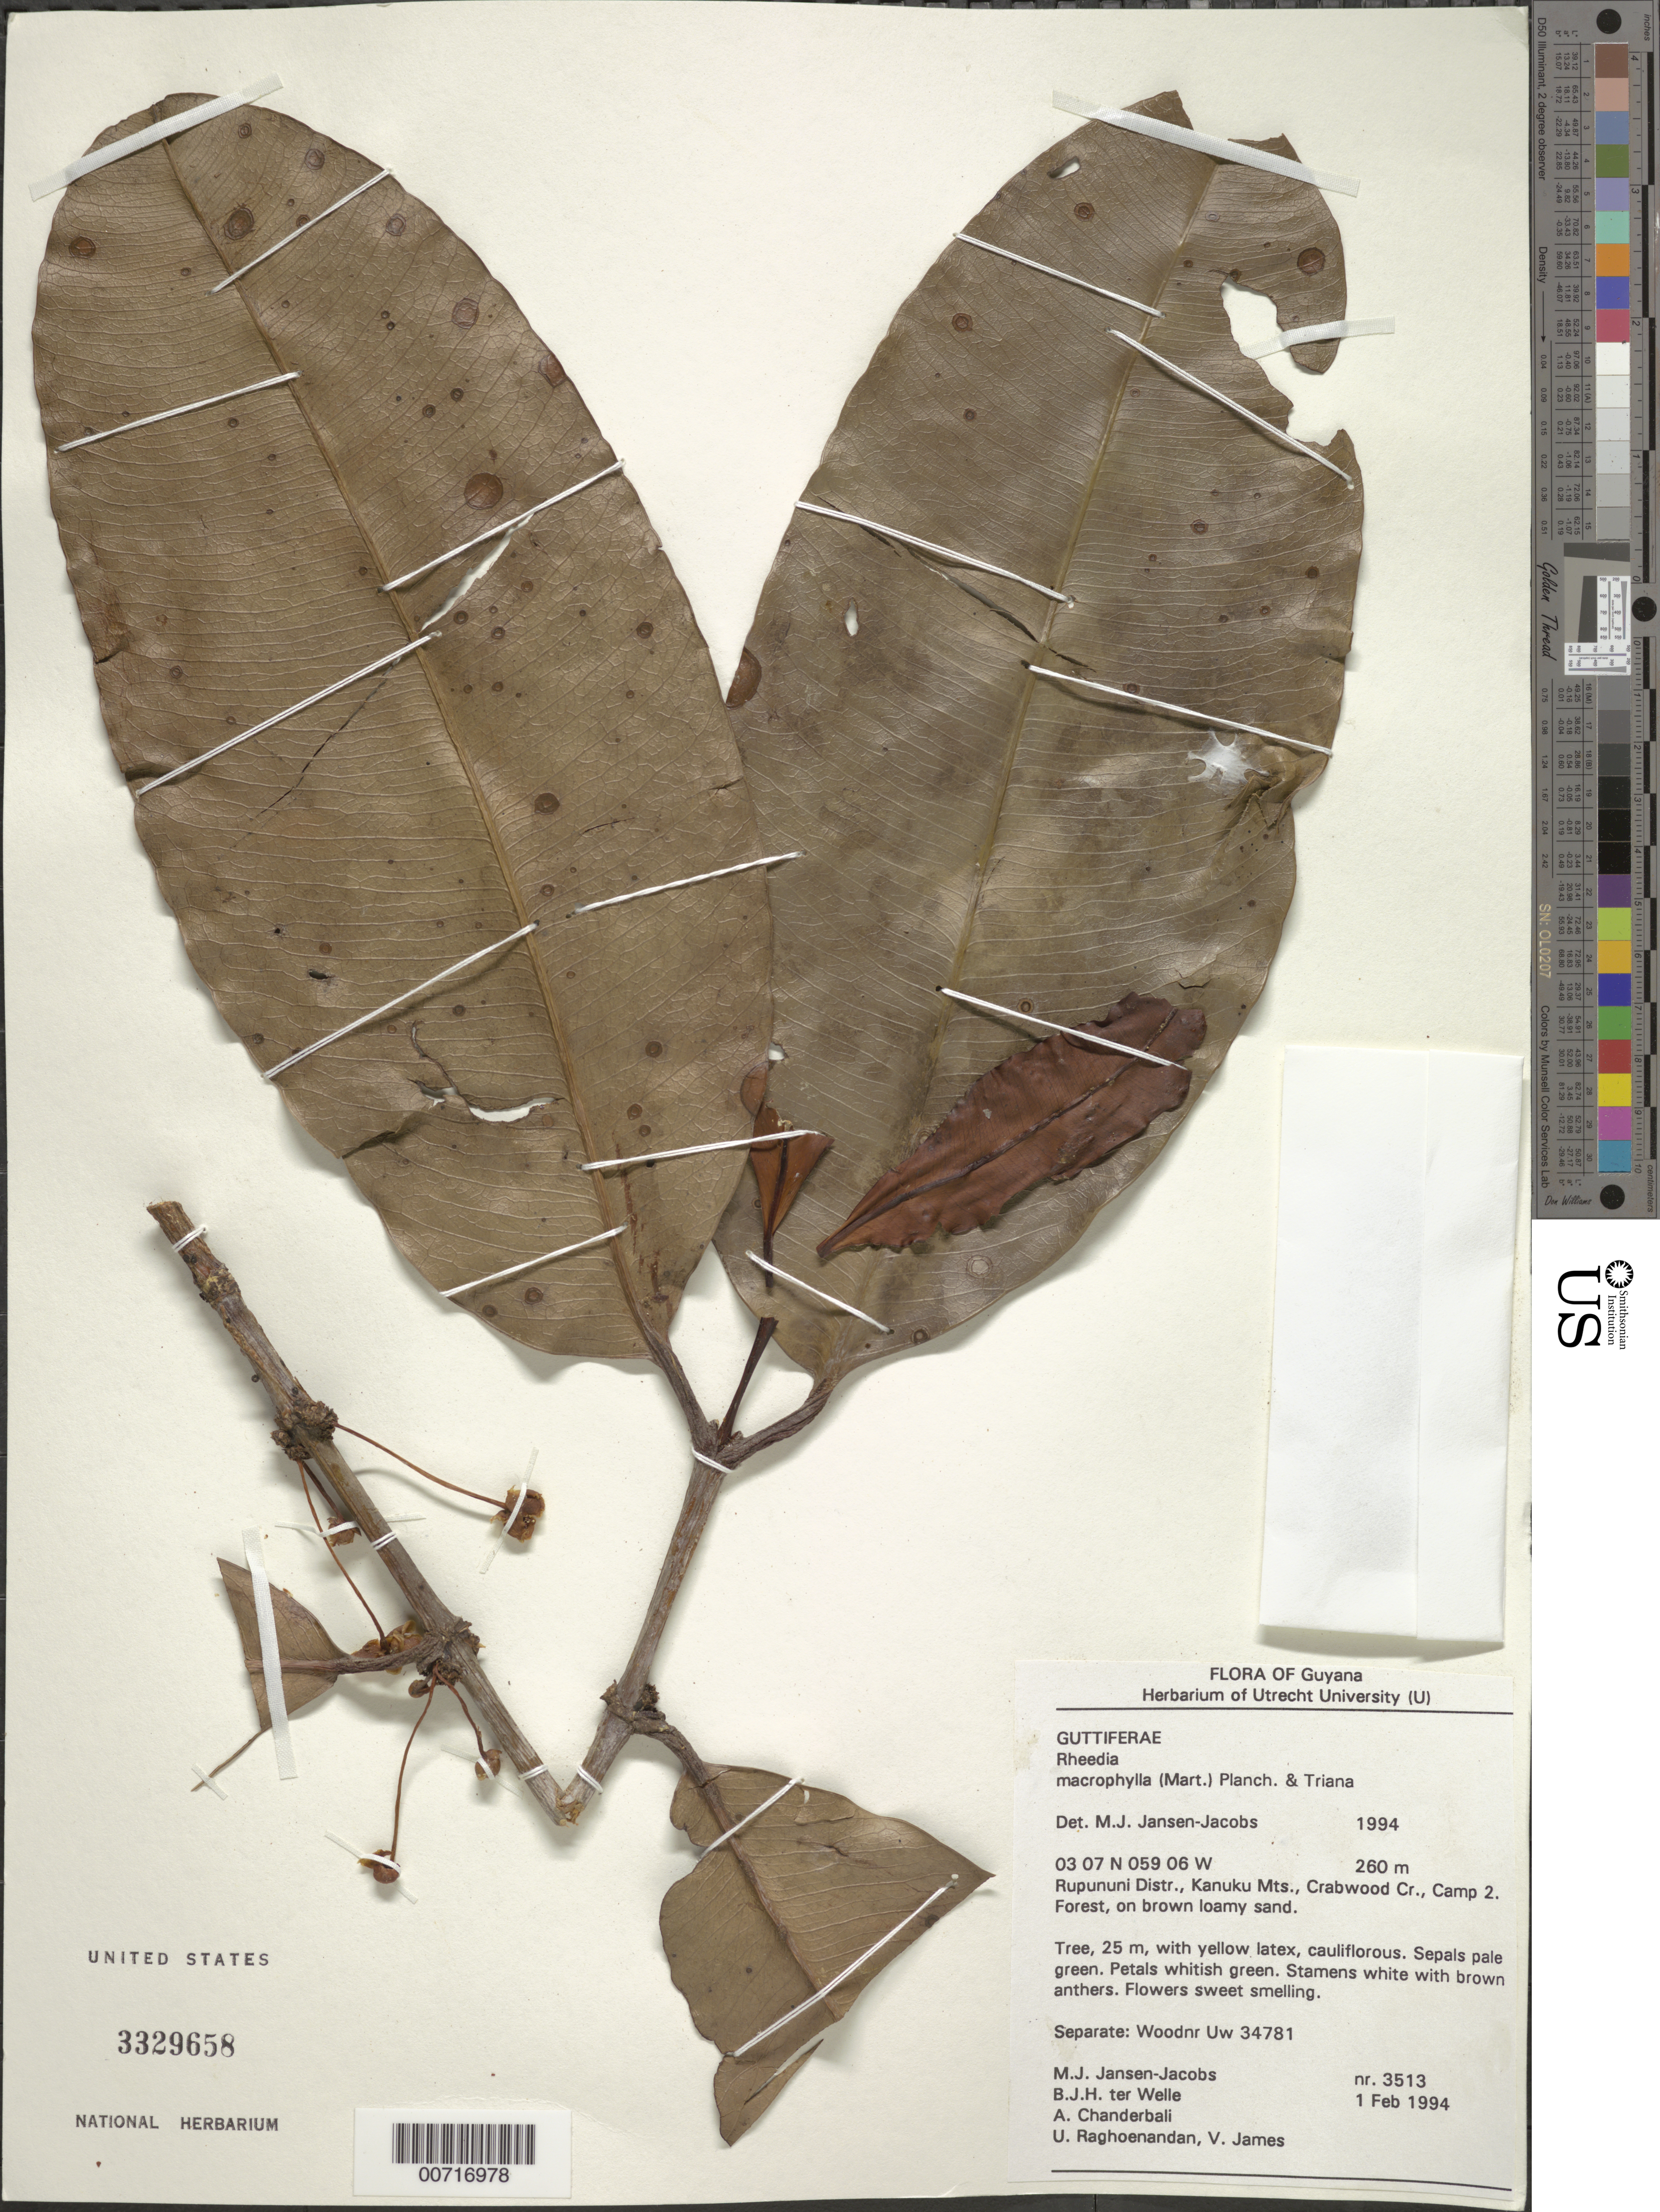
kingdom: Plantae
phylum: Tracheophyta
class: Magnoliopsida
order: Malpighiales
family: Clusiaceae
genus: Garcinia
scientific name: Garcinia macrophylla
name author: Mart.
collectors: M. J. Jansen-Jacobs, B. Welle, A. S. Chanderbali, U. Raghoenandan & V. James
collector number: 3513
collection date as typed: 1-Feb-94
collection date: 1994-02-01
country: Guyana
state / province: U. Takutu-U. Essequibo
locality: Crabwood Cr., Camp 2, Kanuku Mts., Rupununi District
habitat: Forest, on brown loamy sand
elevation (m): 260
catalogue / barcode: US 3329658